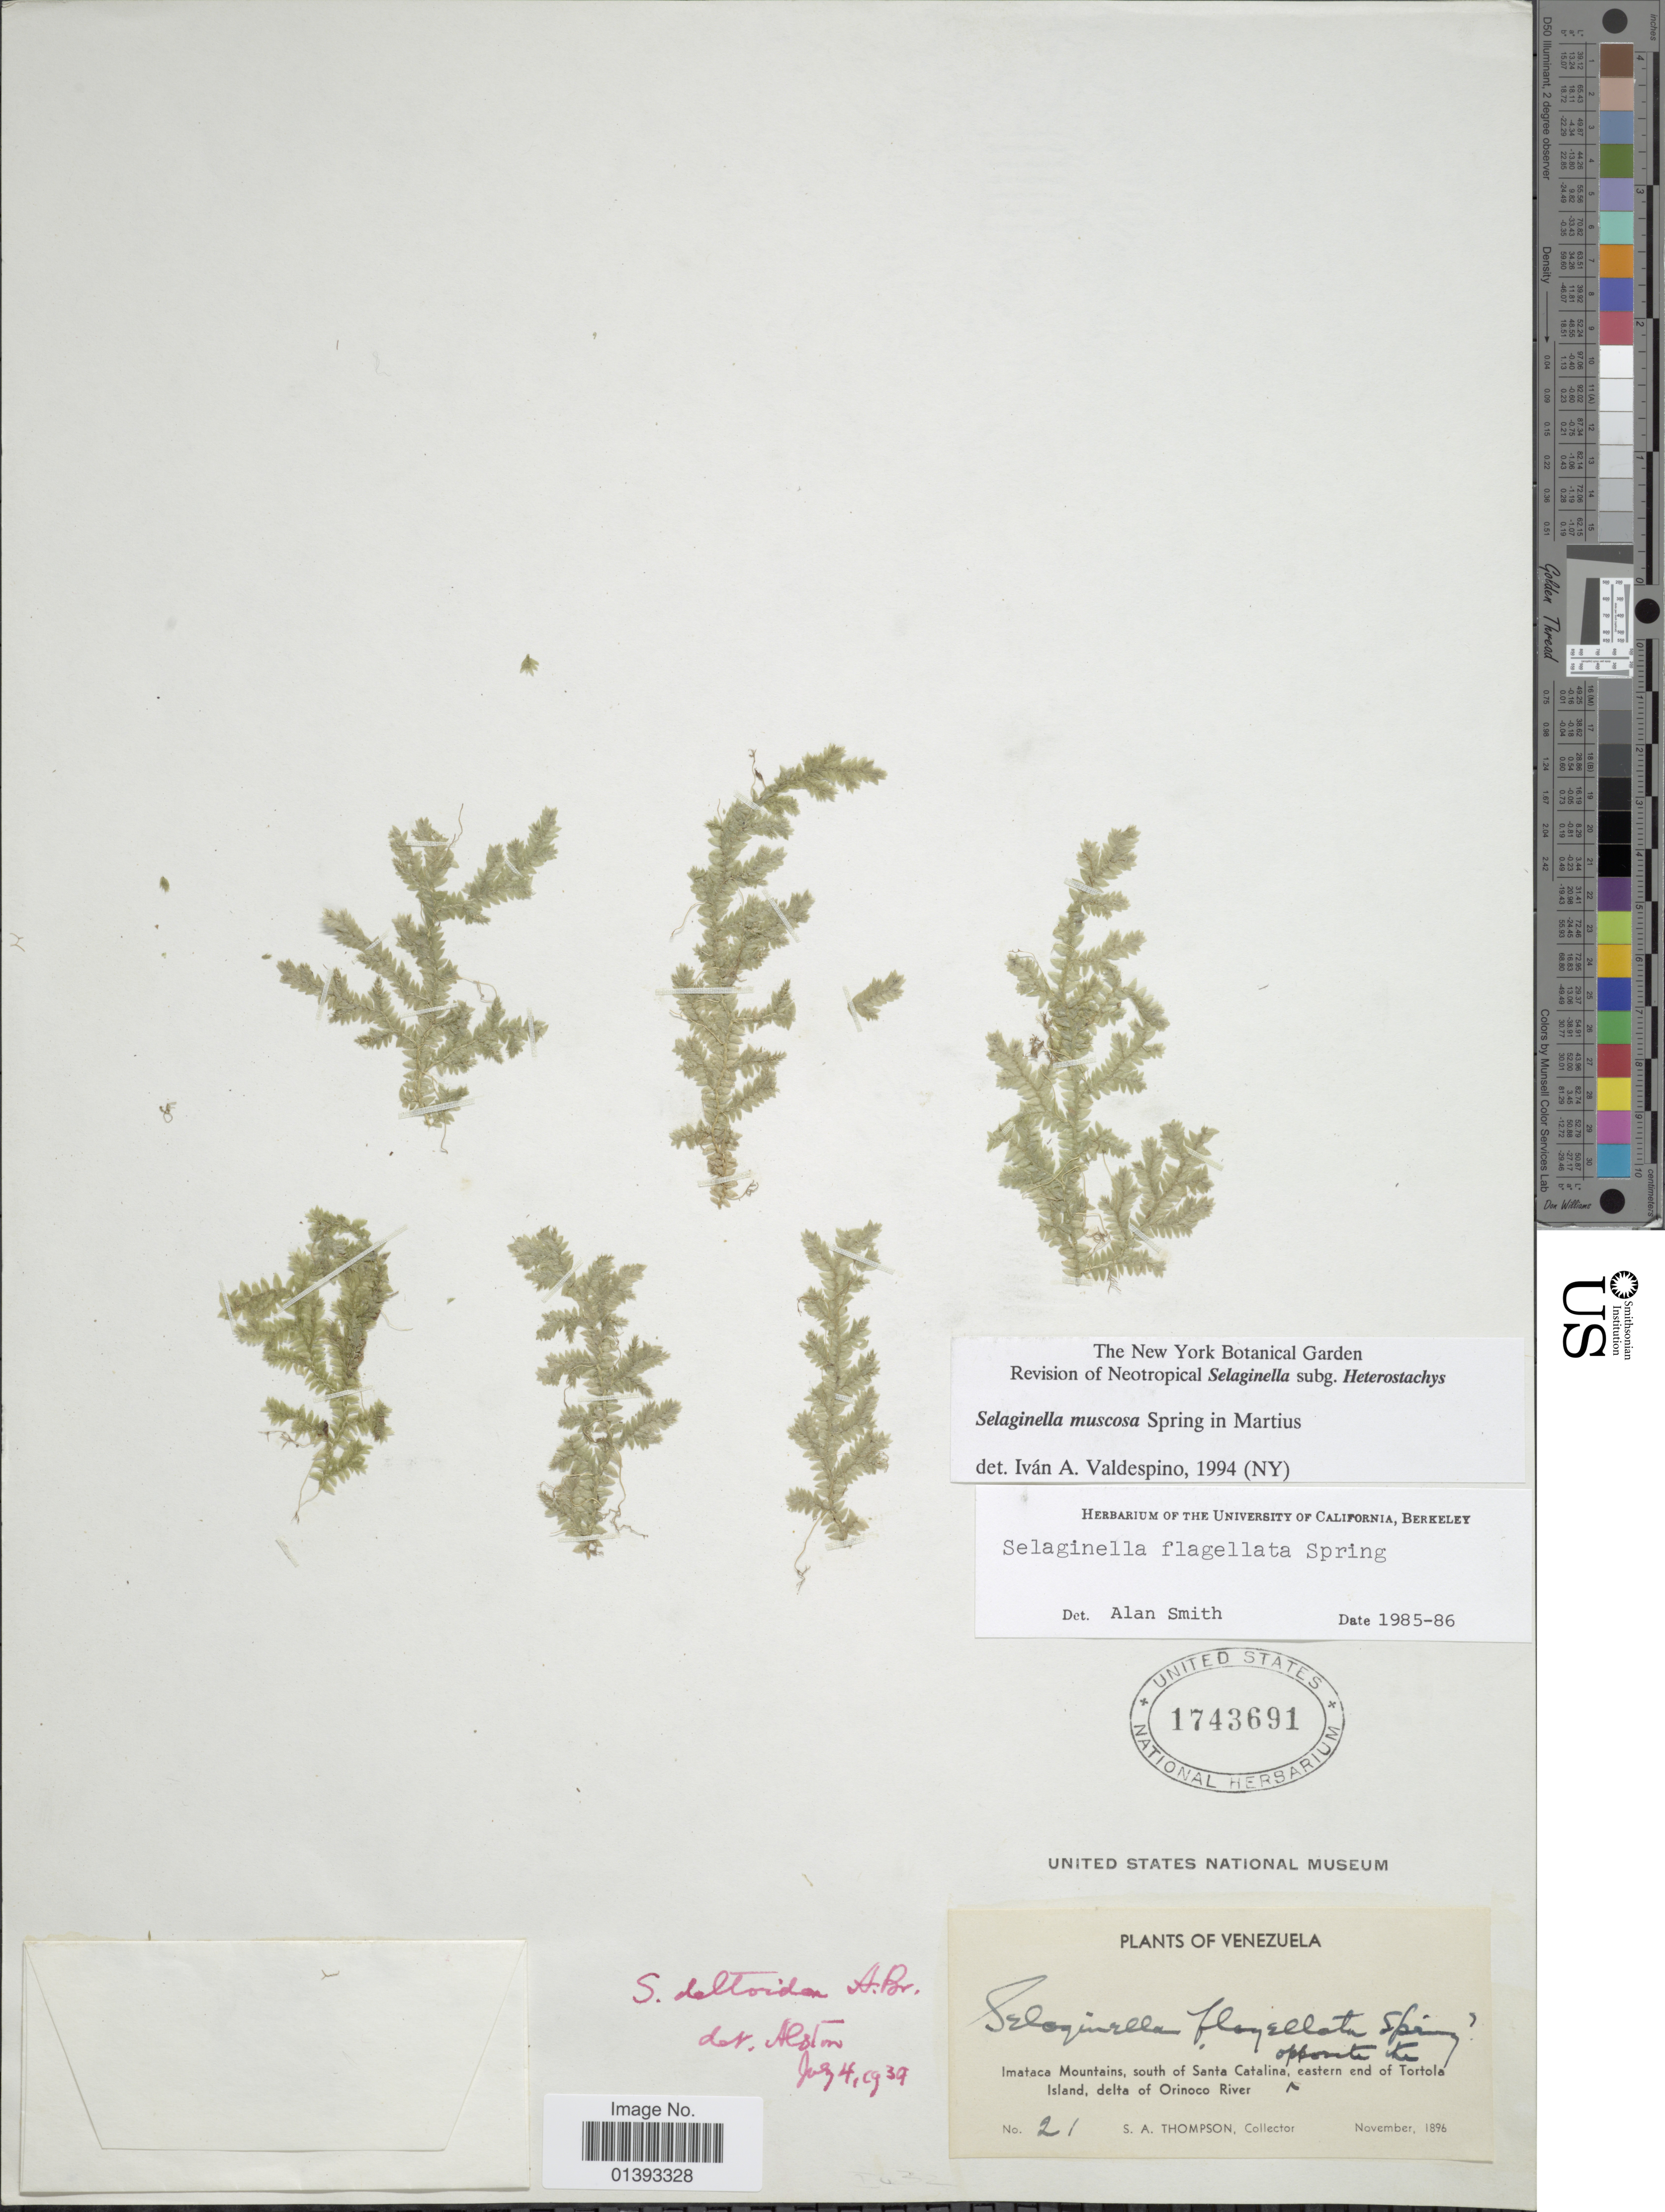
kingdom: Plantae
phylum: Tracheophyta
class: Lycopodiopsida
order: Selaginellales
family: Selaginellaceae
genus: Selaginella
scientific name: Selaginella muscosa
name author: Spring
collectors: S. A. Thompson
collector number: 21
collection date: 1896-11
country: Venezuela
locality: Imataca mountains, South of Santa Catalina, eastern end of Tortola Island, delta of Orinoco River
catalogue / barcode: US 1743691